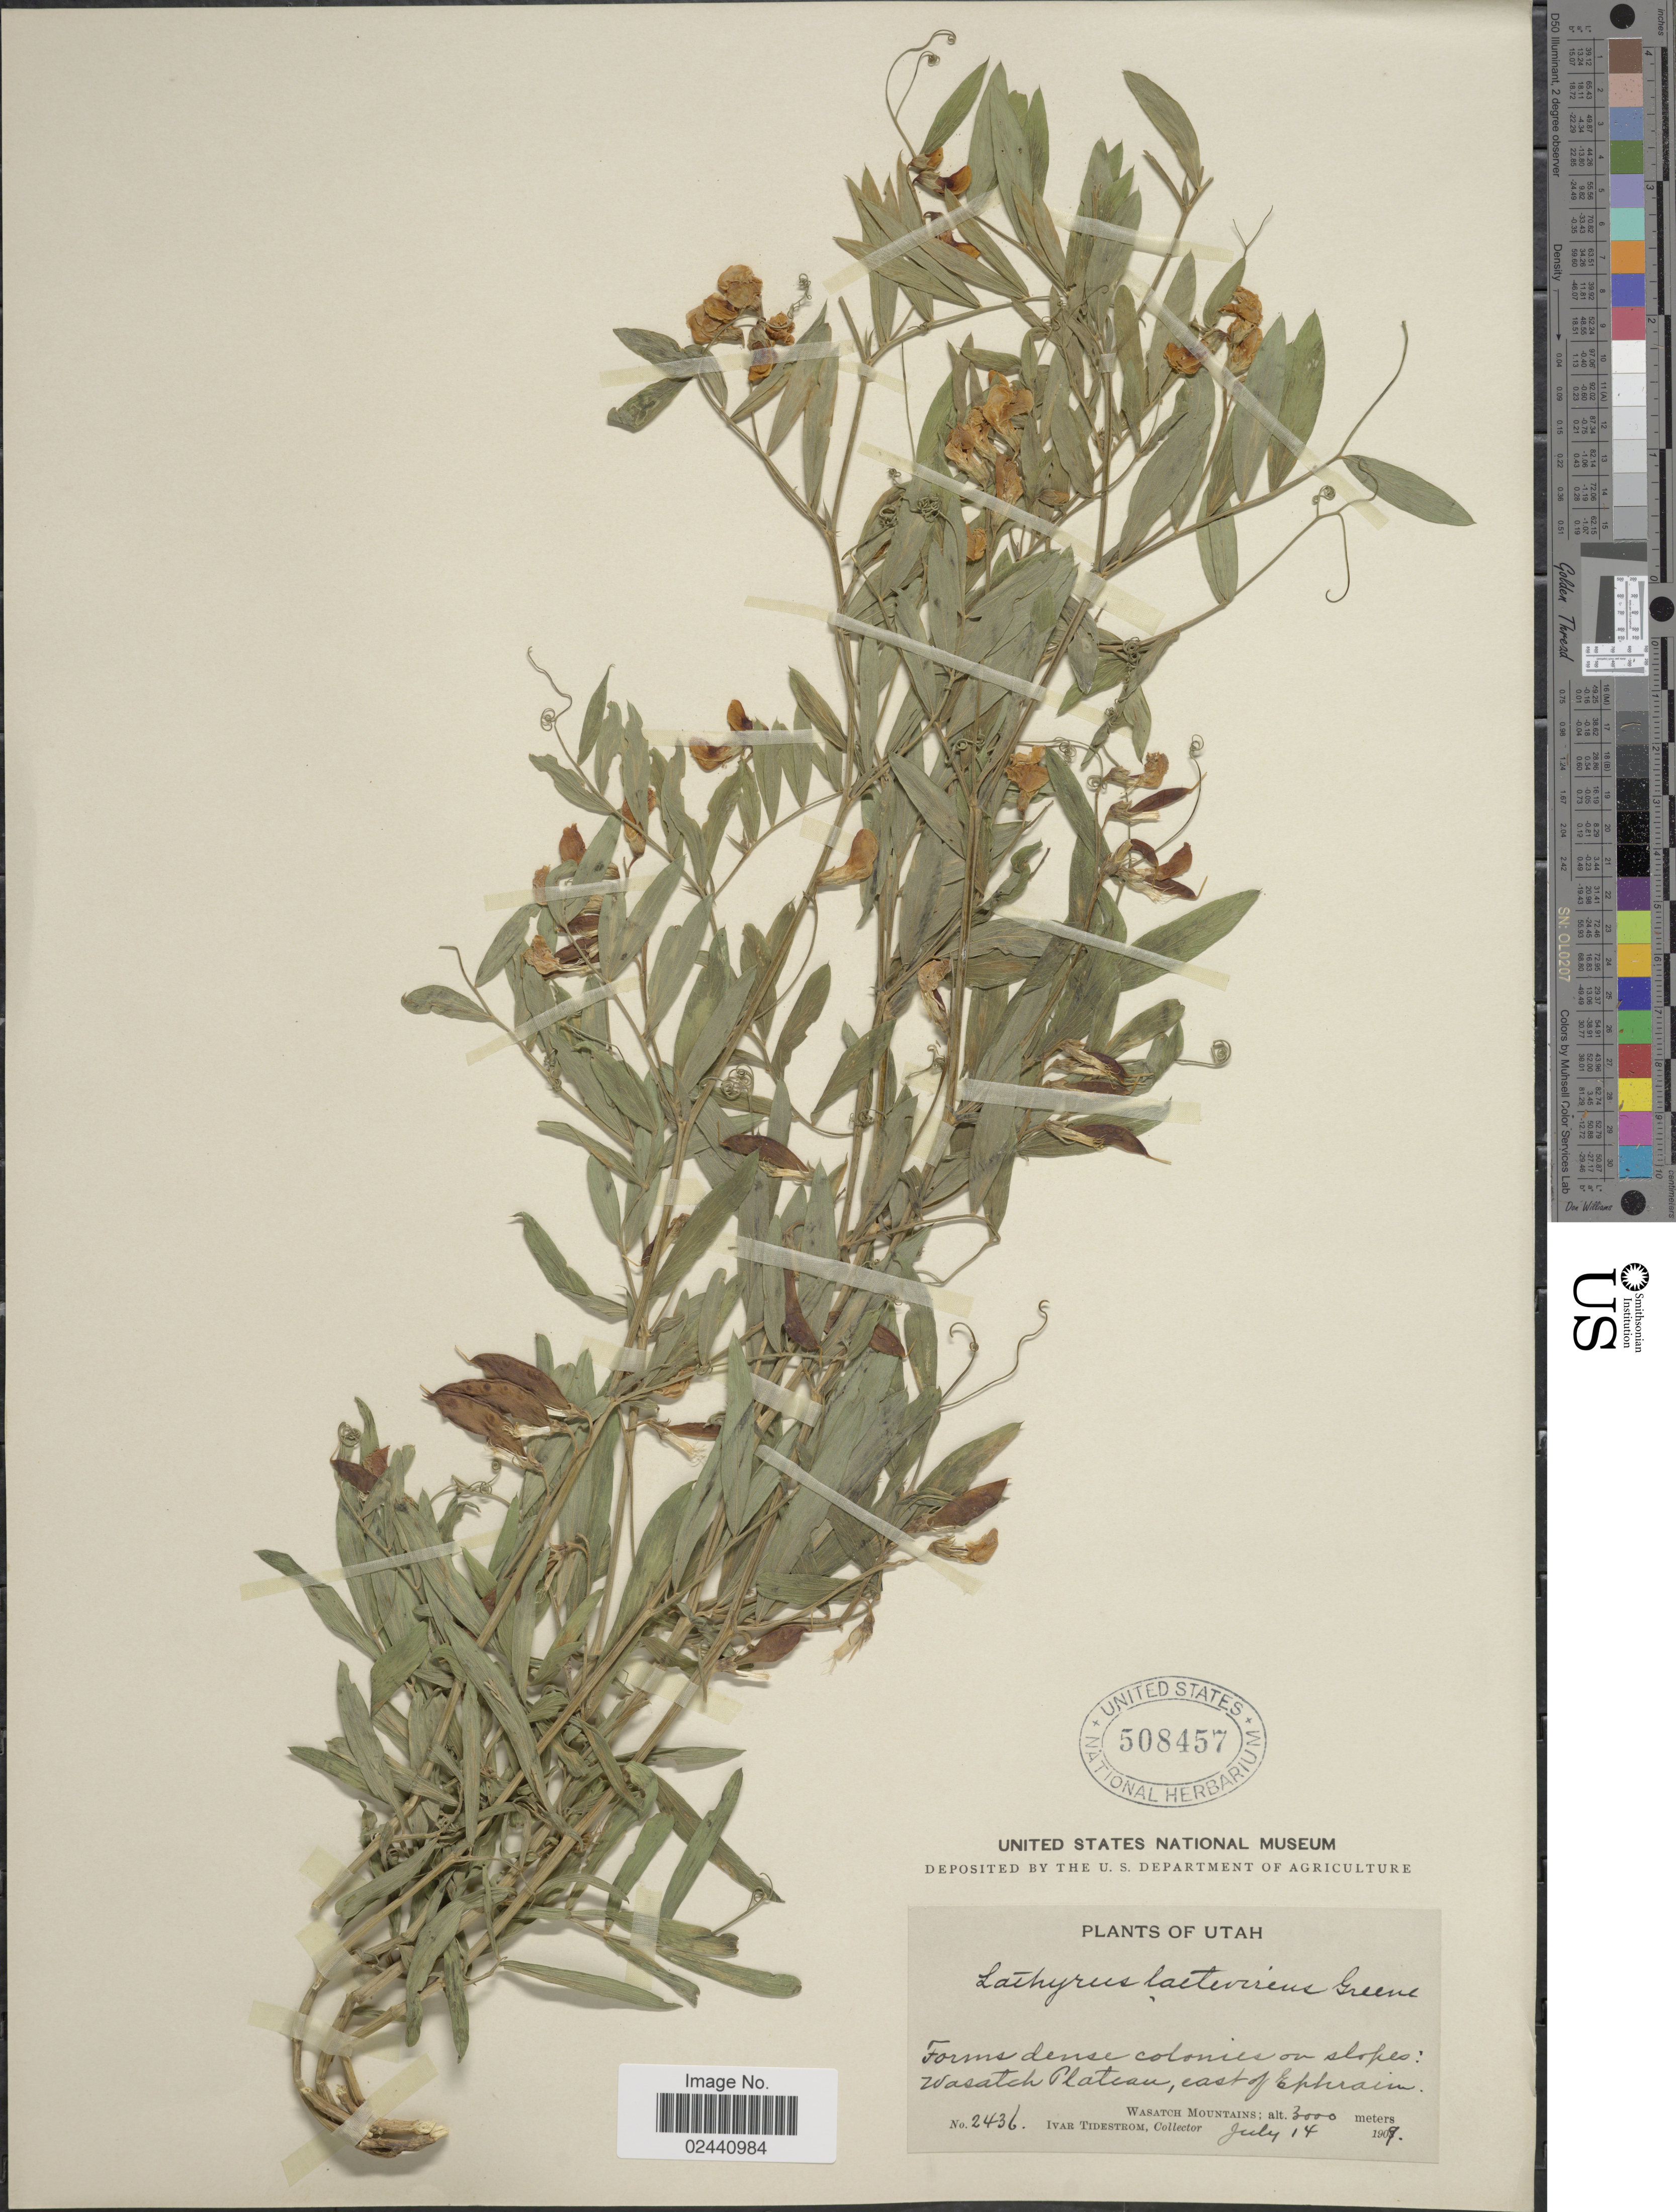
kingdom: Plantae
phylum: Tracheophyta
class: Magnoliopsida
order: Fabales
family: Fabaceae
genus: Lathyrus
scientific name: Lathyrus leucanthus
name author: Rydb.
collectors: I. F. Tidestrom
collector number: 2436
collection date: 1907-07-14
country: United States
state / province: Utah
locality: Wasatch Plateau, east of Ephraim, Wasatch Mountains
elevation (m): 3000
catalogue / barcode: US 508457